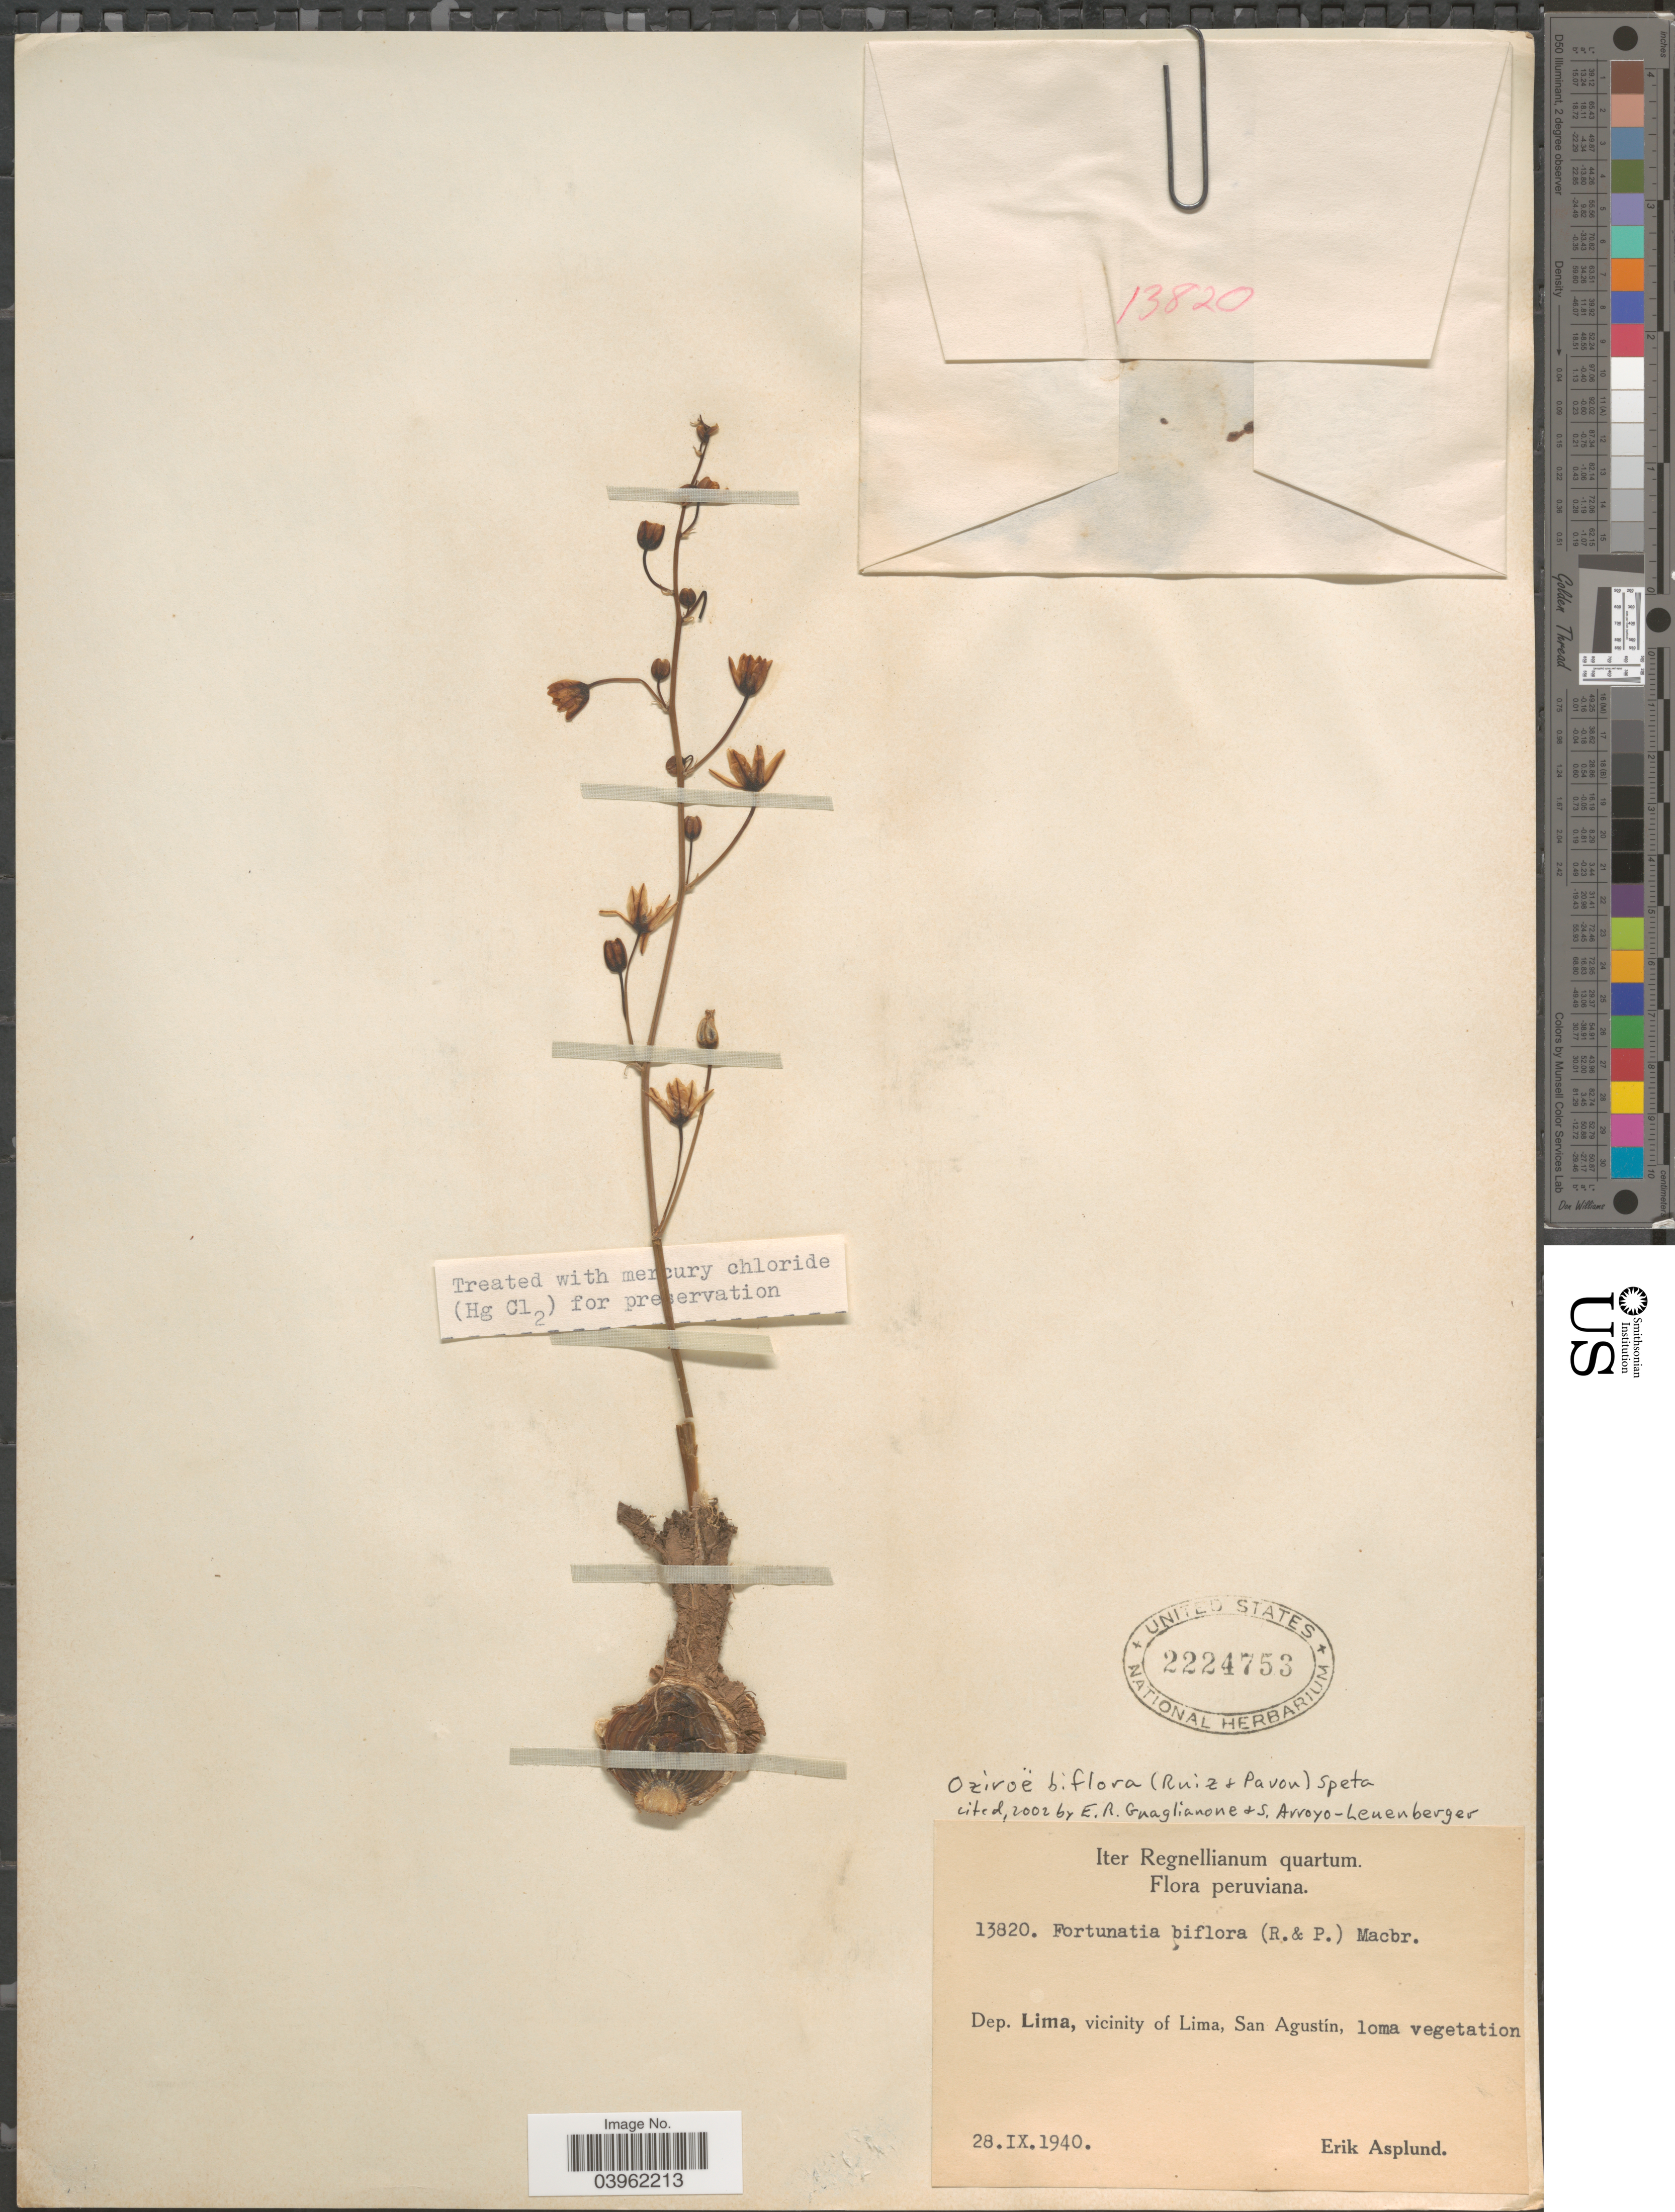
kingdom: Plantae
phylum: Tracheophyta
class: Liliopsida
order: Asparagales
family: Asparagaceae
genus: Oziroe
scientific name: Oziroë biflora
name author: (Ruiz & Pav.) Speta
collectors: E. Asplund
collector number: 13820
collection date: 1940-09-28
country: Peru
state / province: Lima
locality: Dep. Lima, vicinity of Lima, San Agustín, loma vegetation.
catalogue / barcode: US 2224753